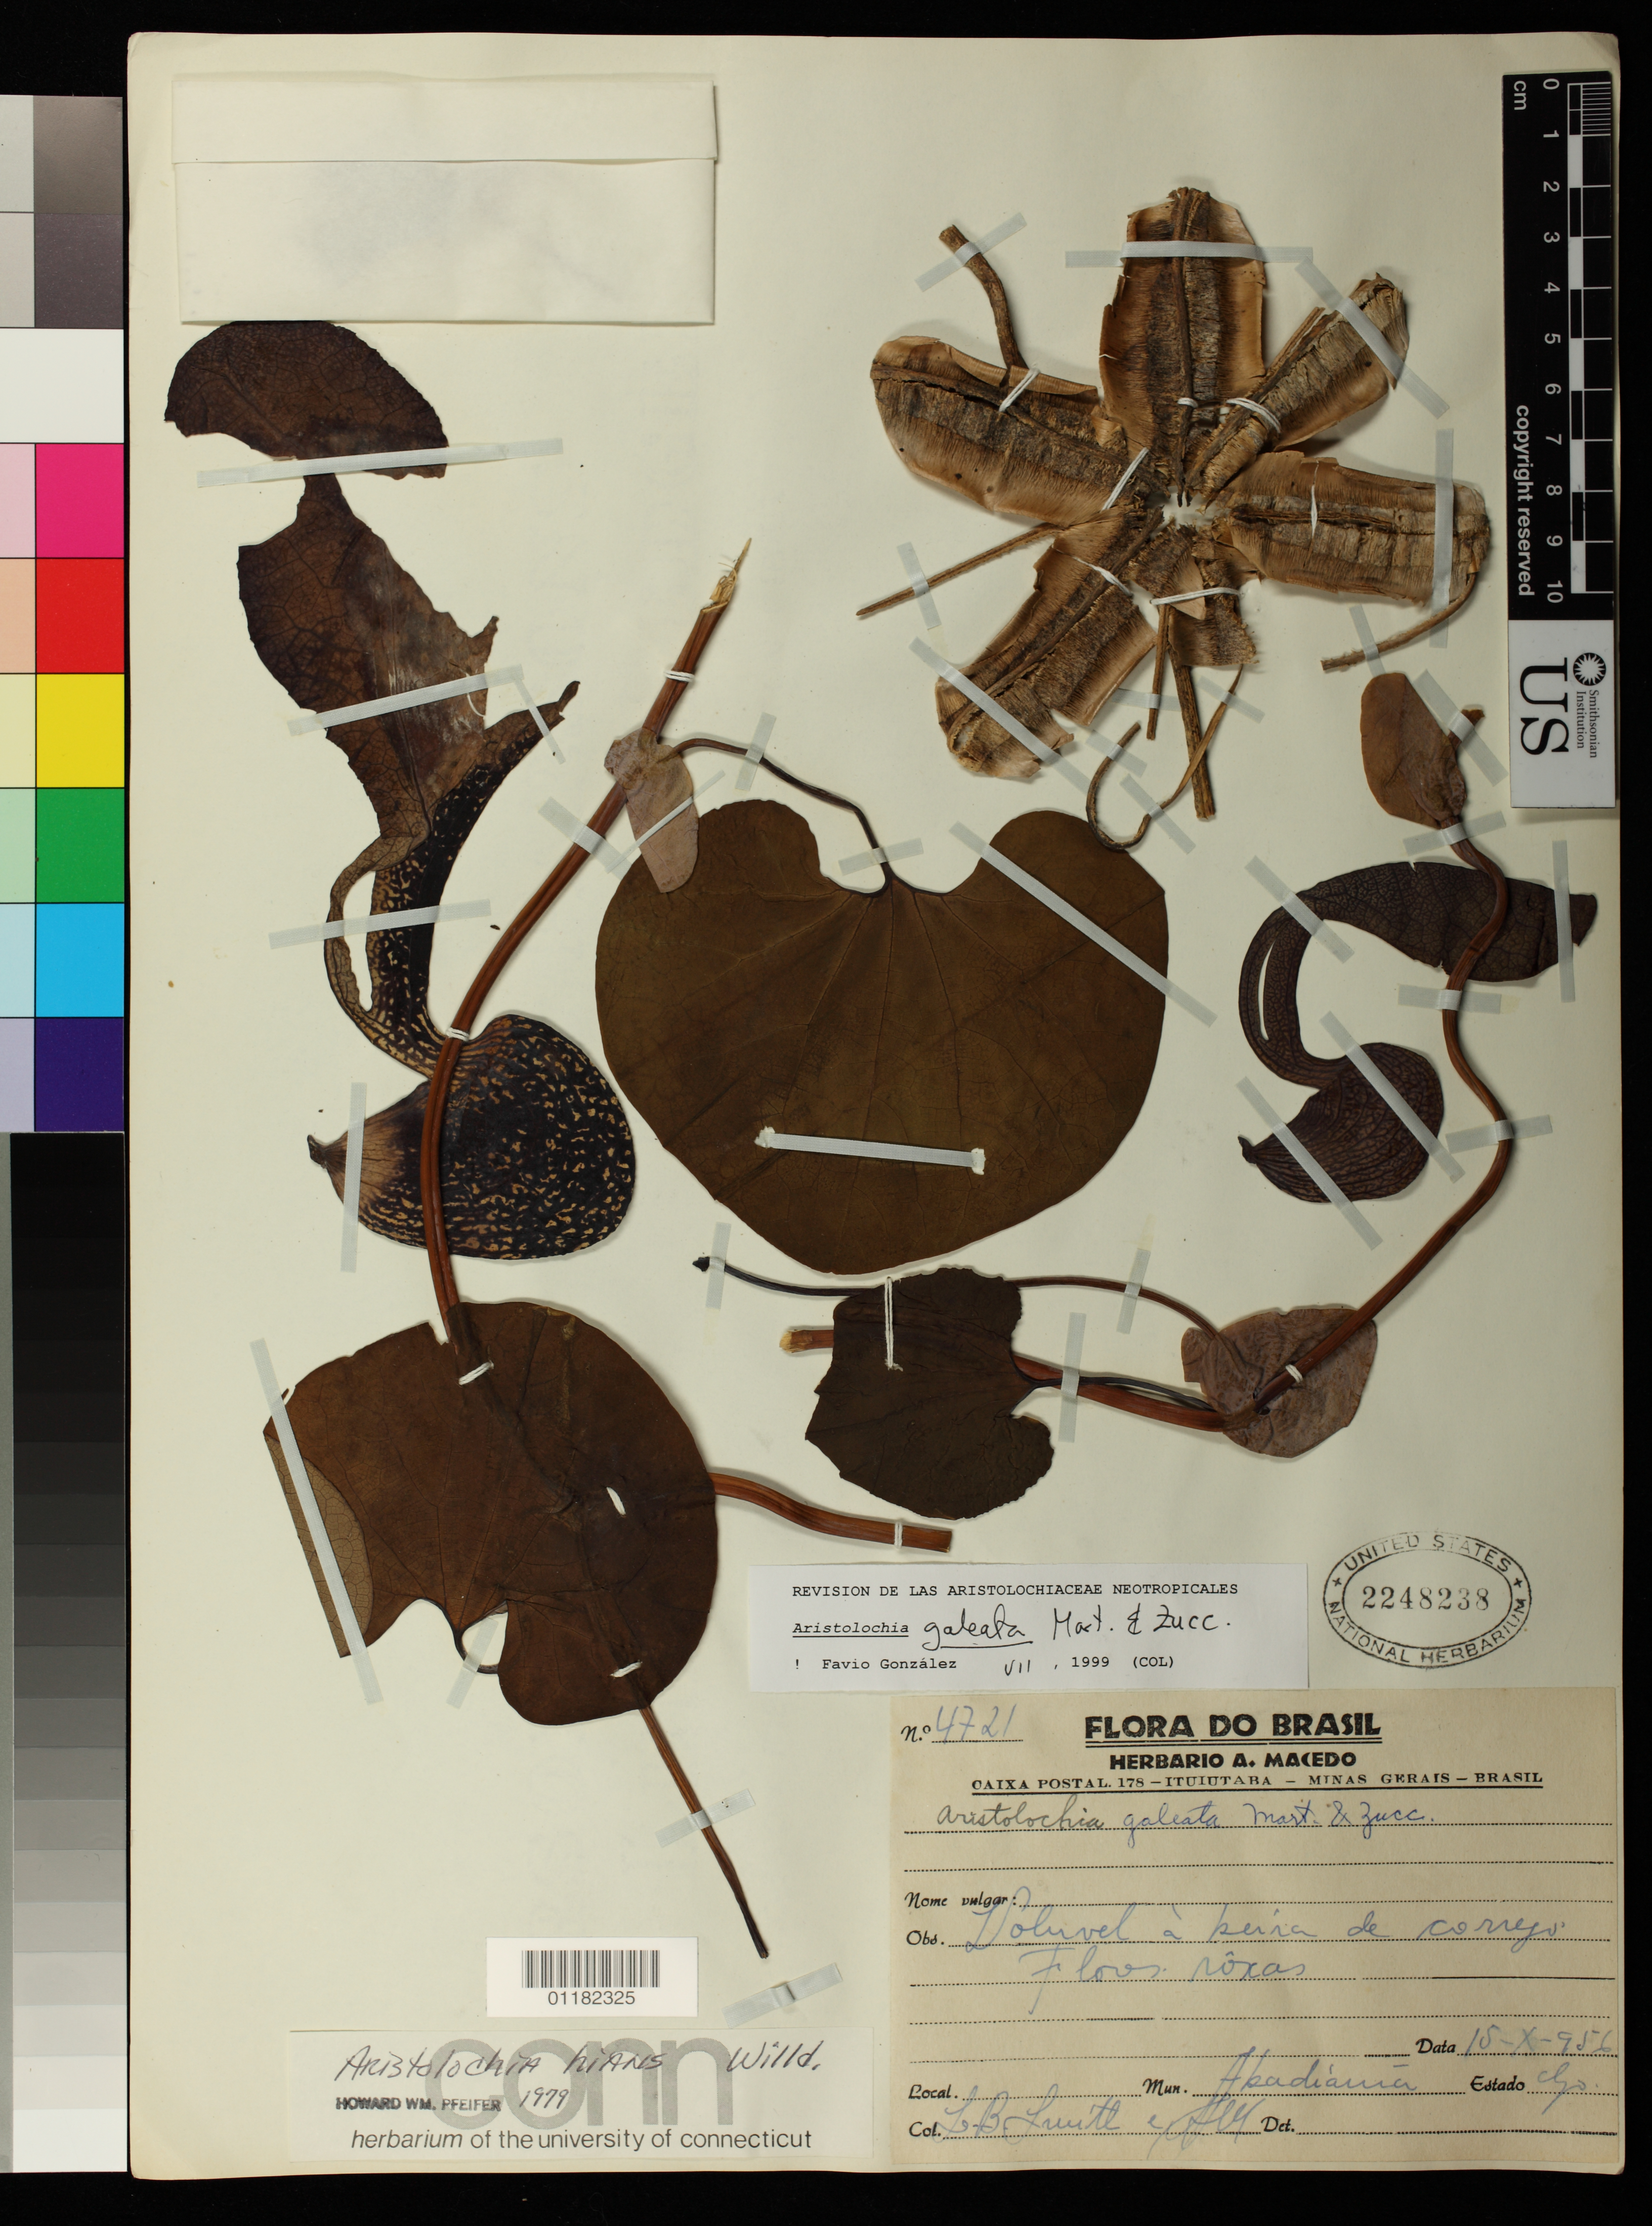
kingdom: Plantae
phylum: Tracheophyta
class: Magnoliopsida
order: Piperales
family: Aristolochiaceae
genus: Aristolochia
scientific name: Aristolochia galeata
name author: Moritzi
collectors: L. Smith & A. Macedo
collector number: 4721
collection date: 1956-10-15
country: Brazil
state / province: Goiás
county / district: Abadiânia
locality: Municipality: Abadiania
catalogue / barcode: US 2248238